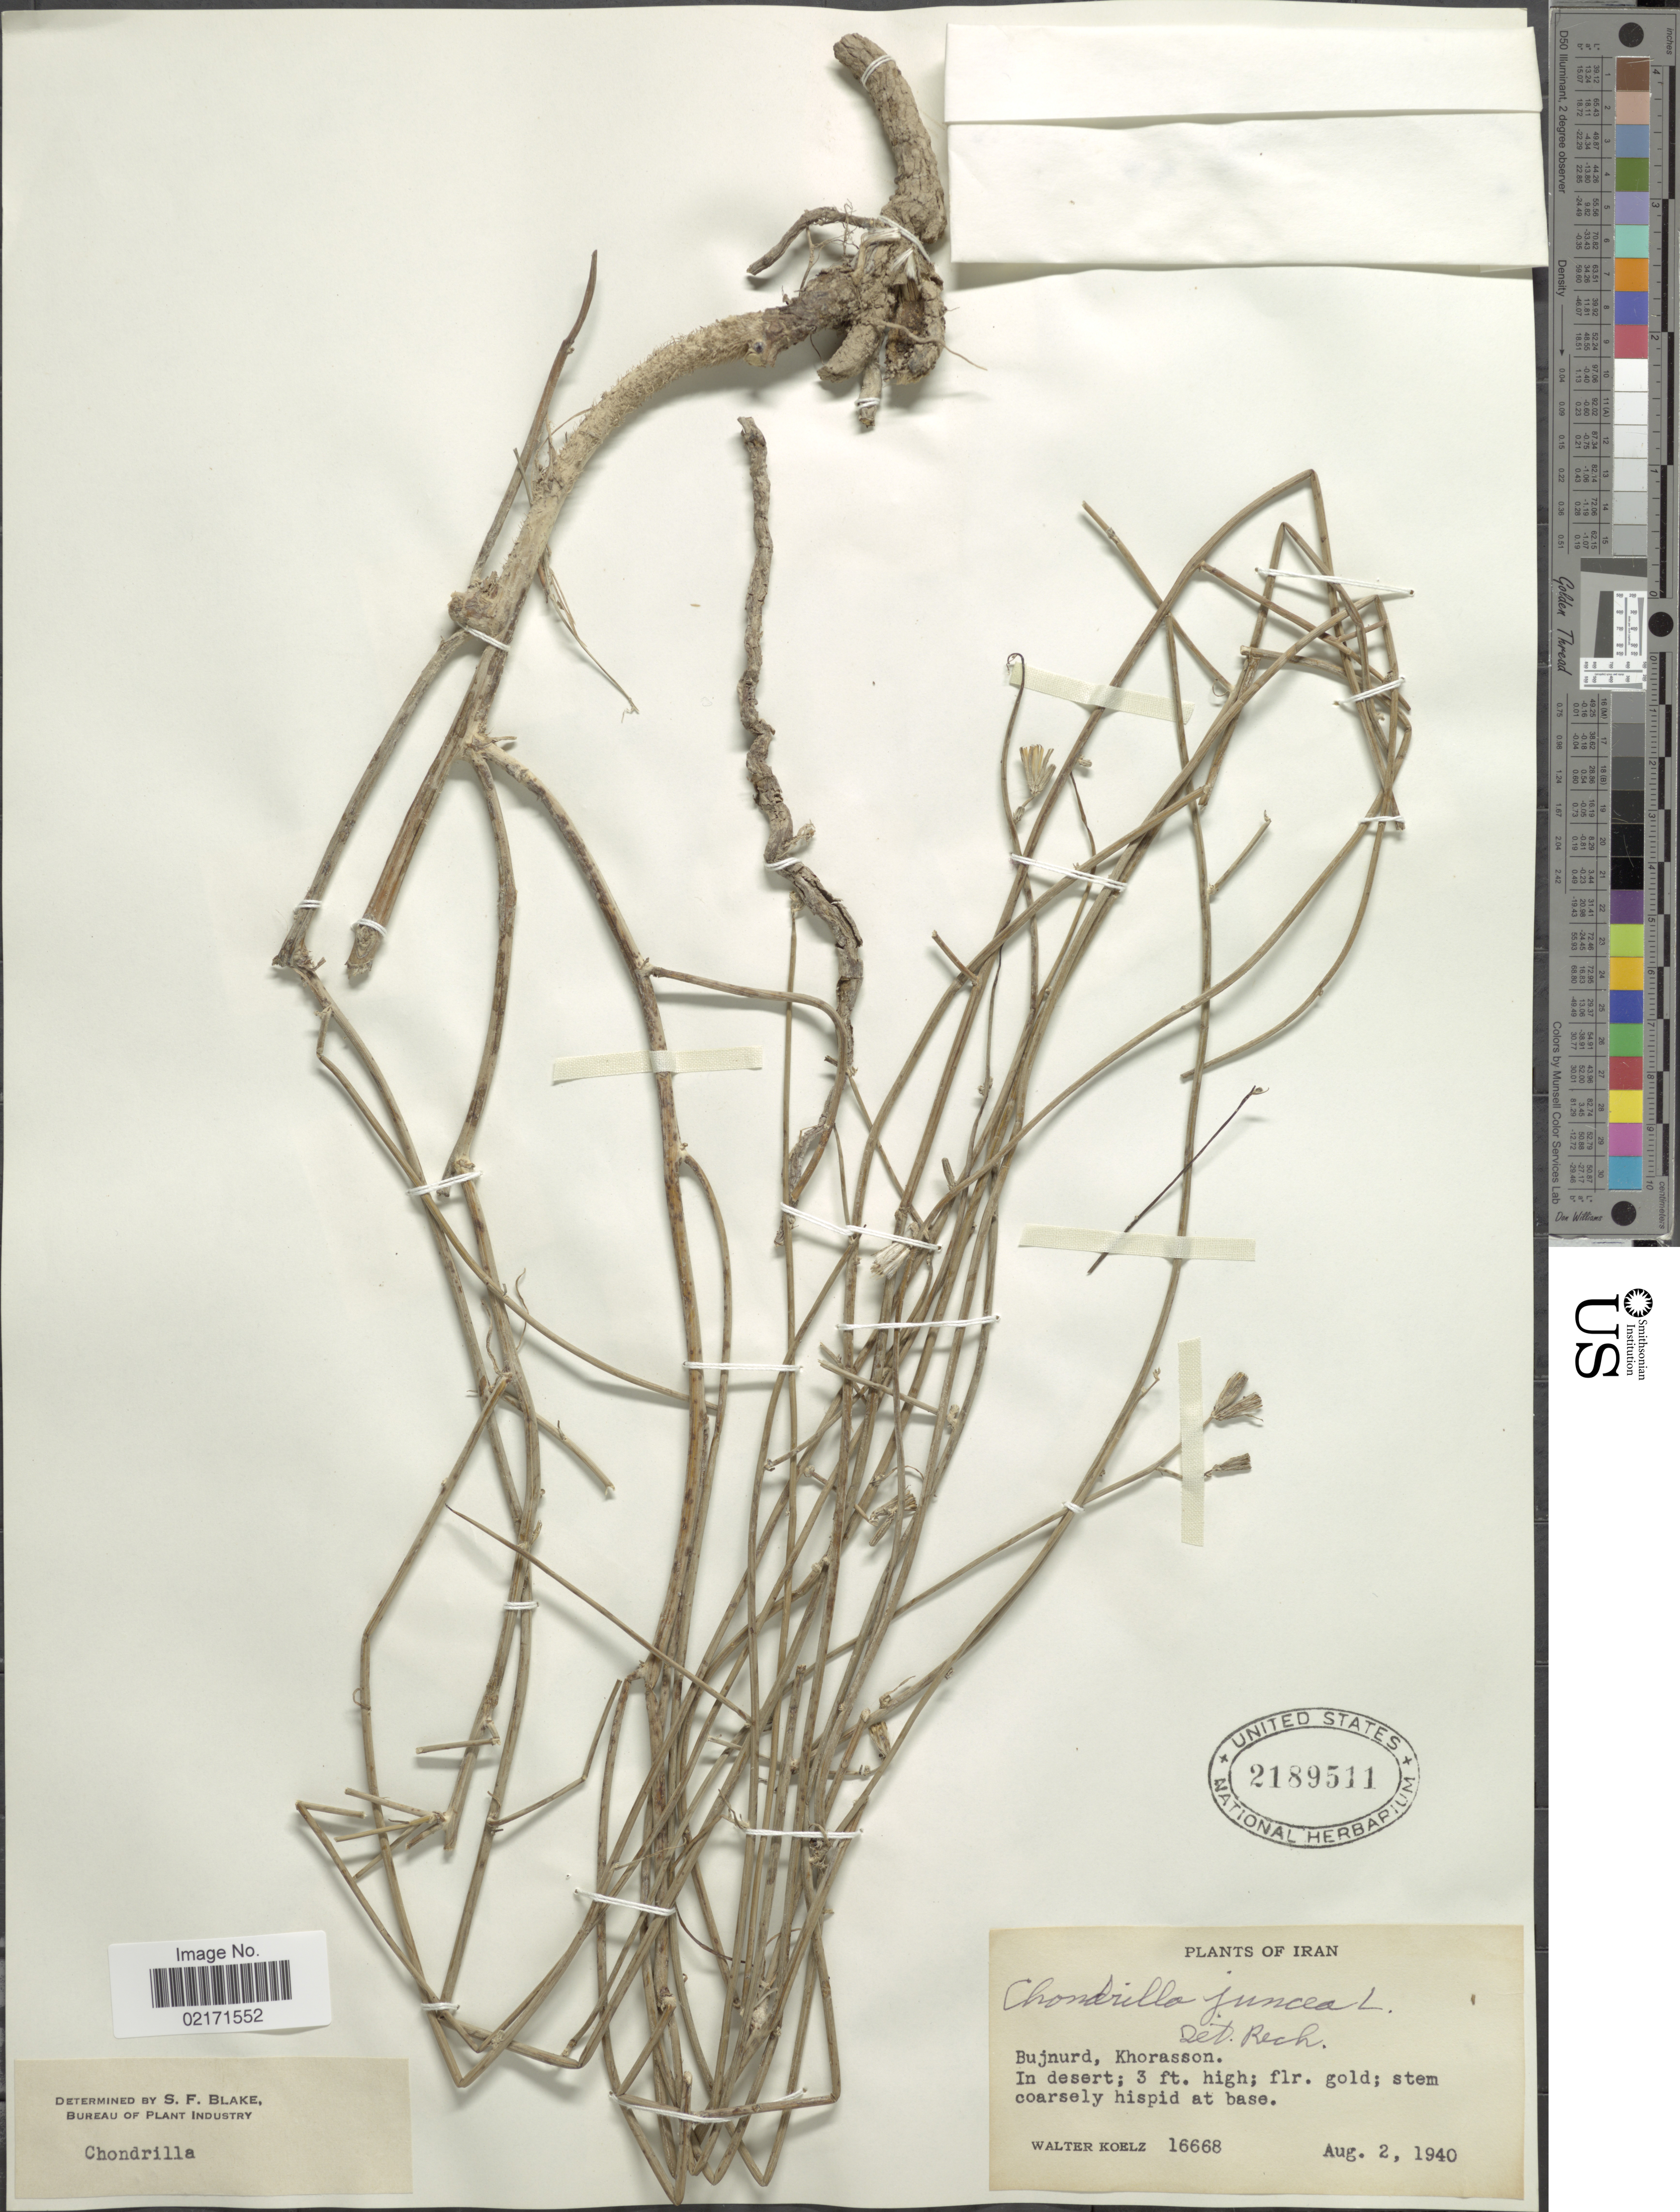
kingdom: Plantae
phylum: Tracheophyta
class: Magnoliopsida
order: Asterales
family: Asteraceae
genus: Chondrilla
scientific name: Chondrilla juncea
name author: L.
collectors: W. N. Koelz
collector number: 16668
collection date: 1940-08-02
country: Iran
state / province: Khorasan [obsolete]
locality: Bujnurd, Khorasson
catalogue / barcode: US 2189511